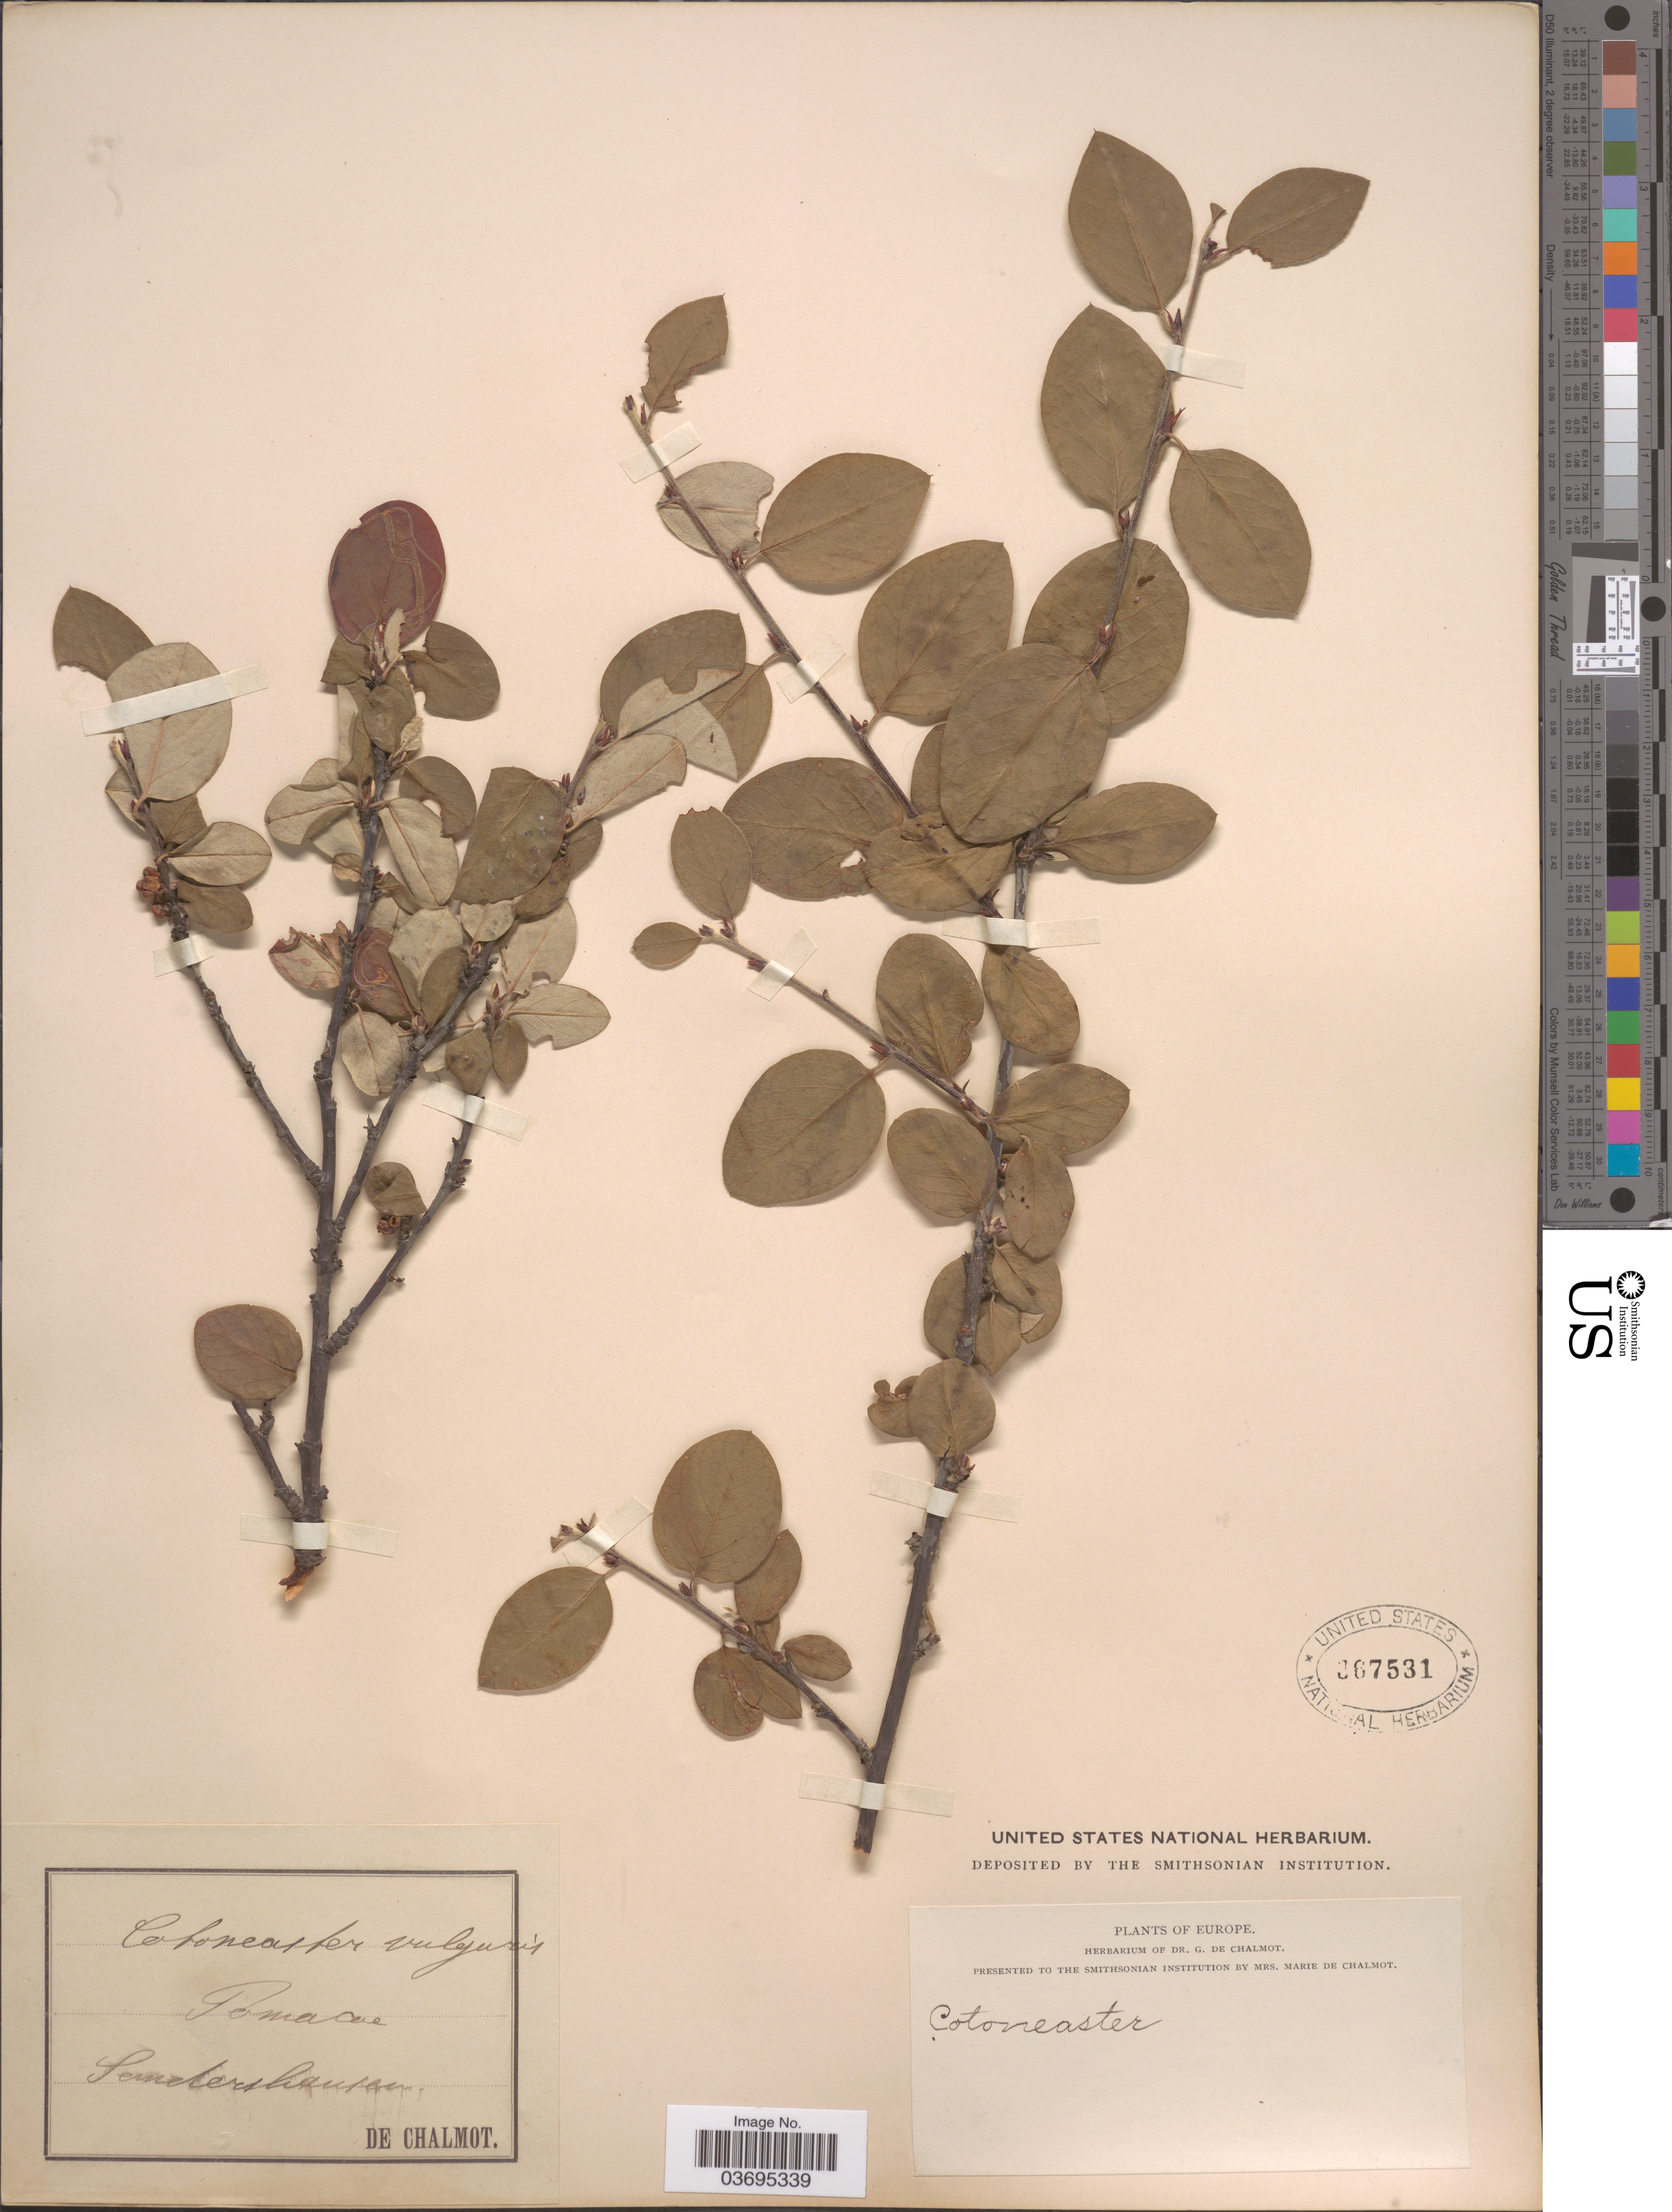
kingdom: Plantae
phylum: Tracheophyta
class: Magnoliopsida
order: Rosales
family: Rosaceae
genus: Cotoneaster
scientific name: Cotoneaster vulgaris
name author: Lindl.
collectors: G. de Chalmot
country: Germany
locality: Sandershausen. Europe.